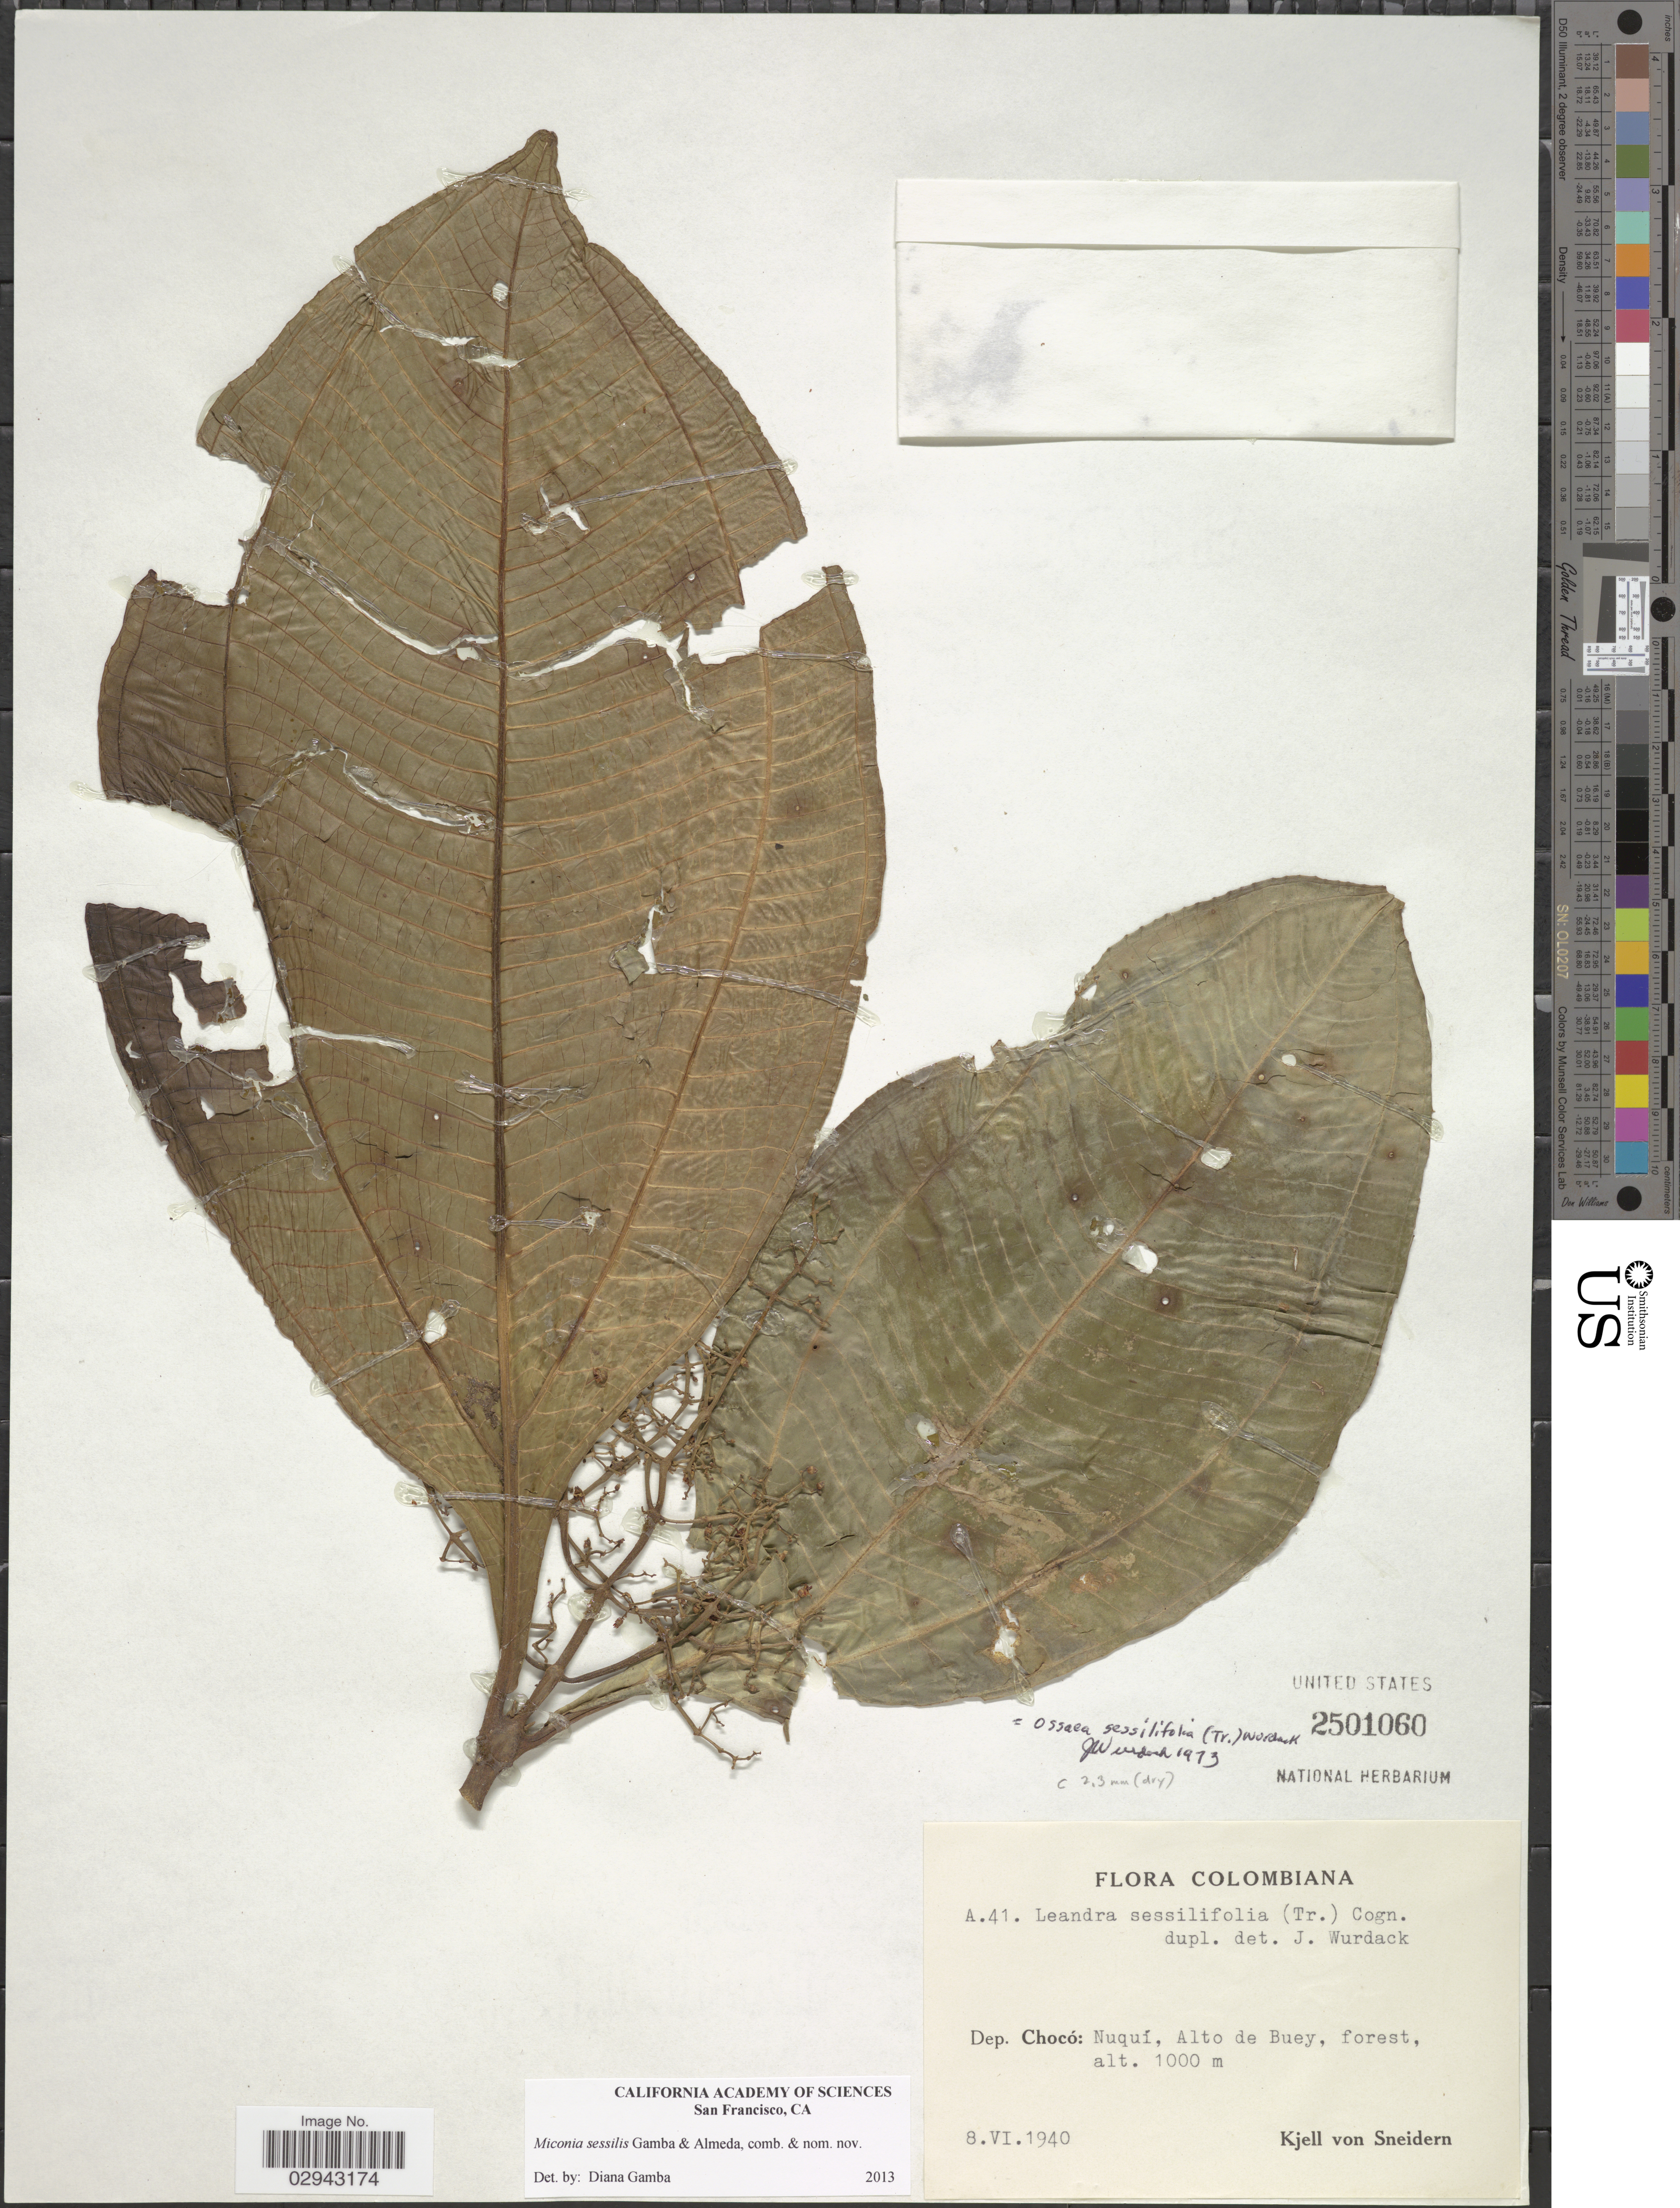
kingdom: Plantae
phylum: Tracheophyta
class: Magnoliopsida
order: Myrtales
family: Melastomataceae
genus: Miconia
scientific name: Miconia sessilis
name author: Gamba & Almeda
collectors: K. von Sneidern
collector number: A.41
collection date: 1940-06-08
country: Colombia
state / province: Chocó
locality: Dep. Chocó: Nuquí, Alto de Buey, forest.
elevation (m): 1000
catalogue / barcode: US 2501060